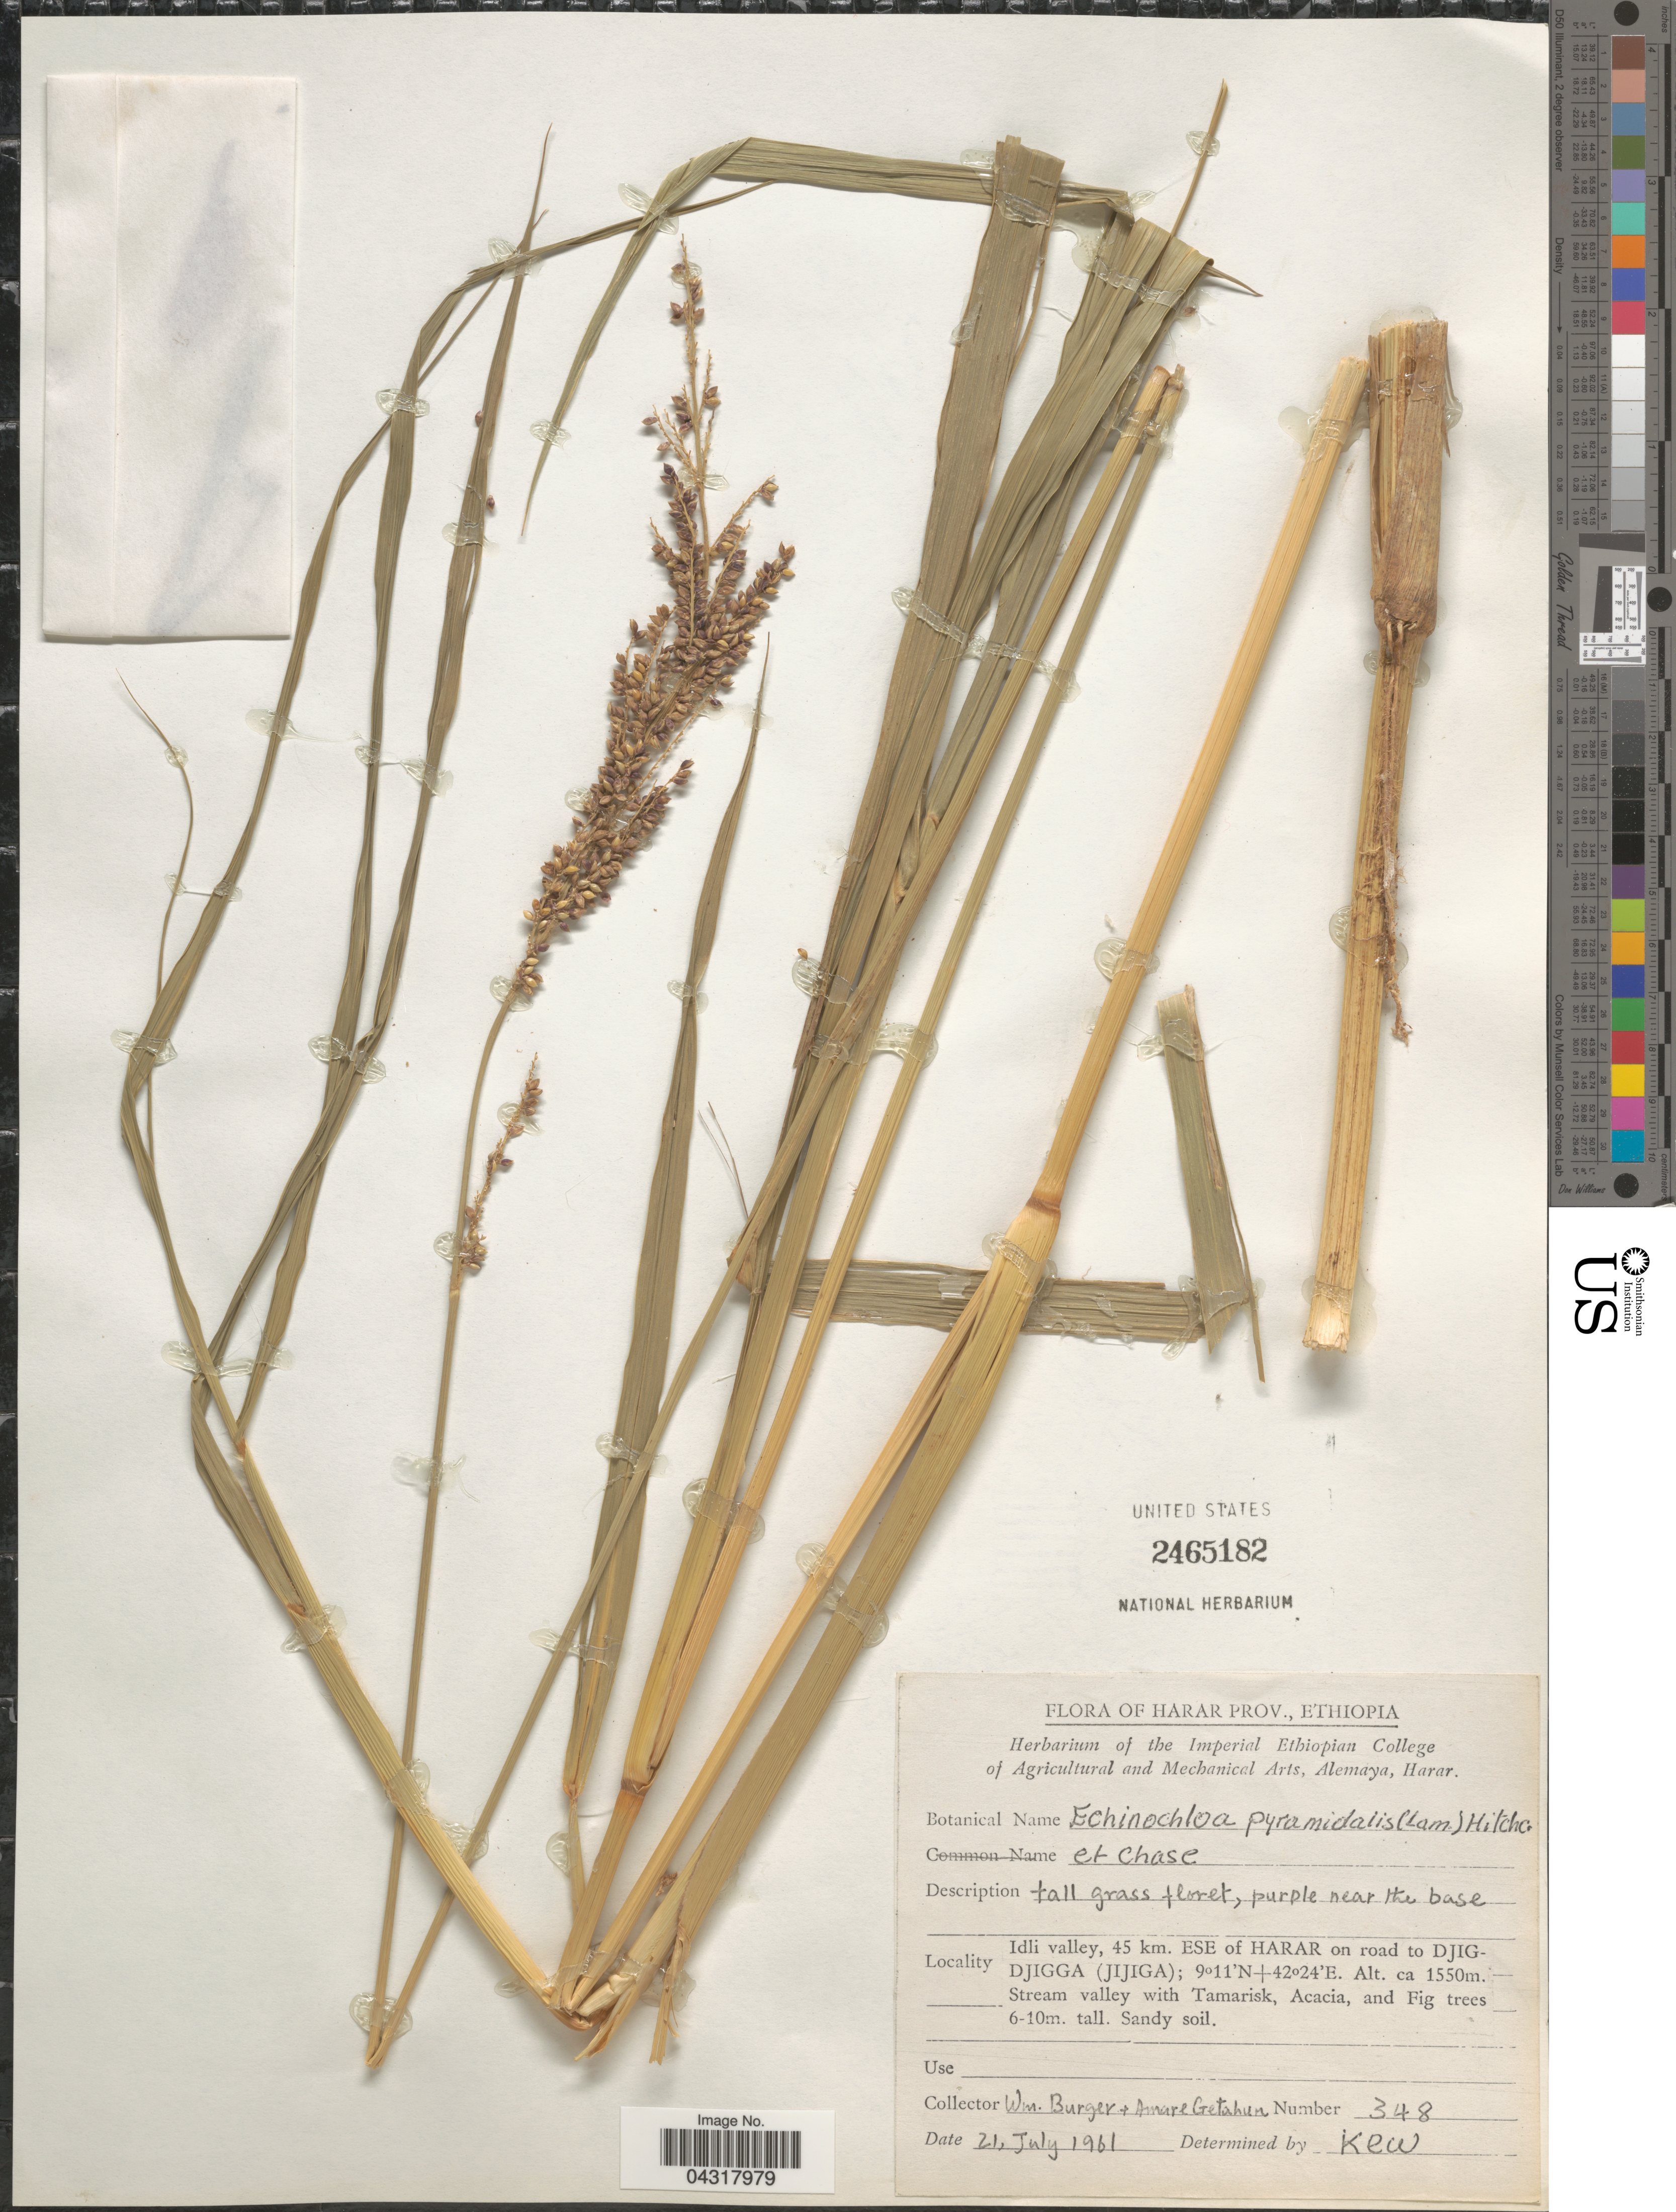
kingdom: Plantae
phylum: Tracheophyta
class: Liliopsida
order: Poales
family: Poaceae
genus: Echinochloa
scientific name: Echinochloa pyramidalis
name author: (Lam.) Hitchc. & Chase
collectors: W. Burger & A. Getahun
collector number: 348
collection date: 1961-07-21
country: Ethiopia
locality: Harar Prov. Idli valley, 45 km. ESE of HARAR on road to DJIG-DJIGGA (JIJIGA). Stream valley.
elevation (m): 1550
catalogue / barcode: US 2465182